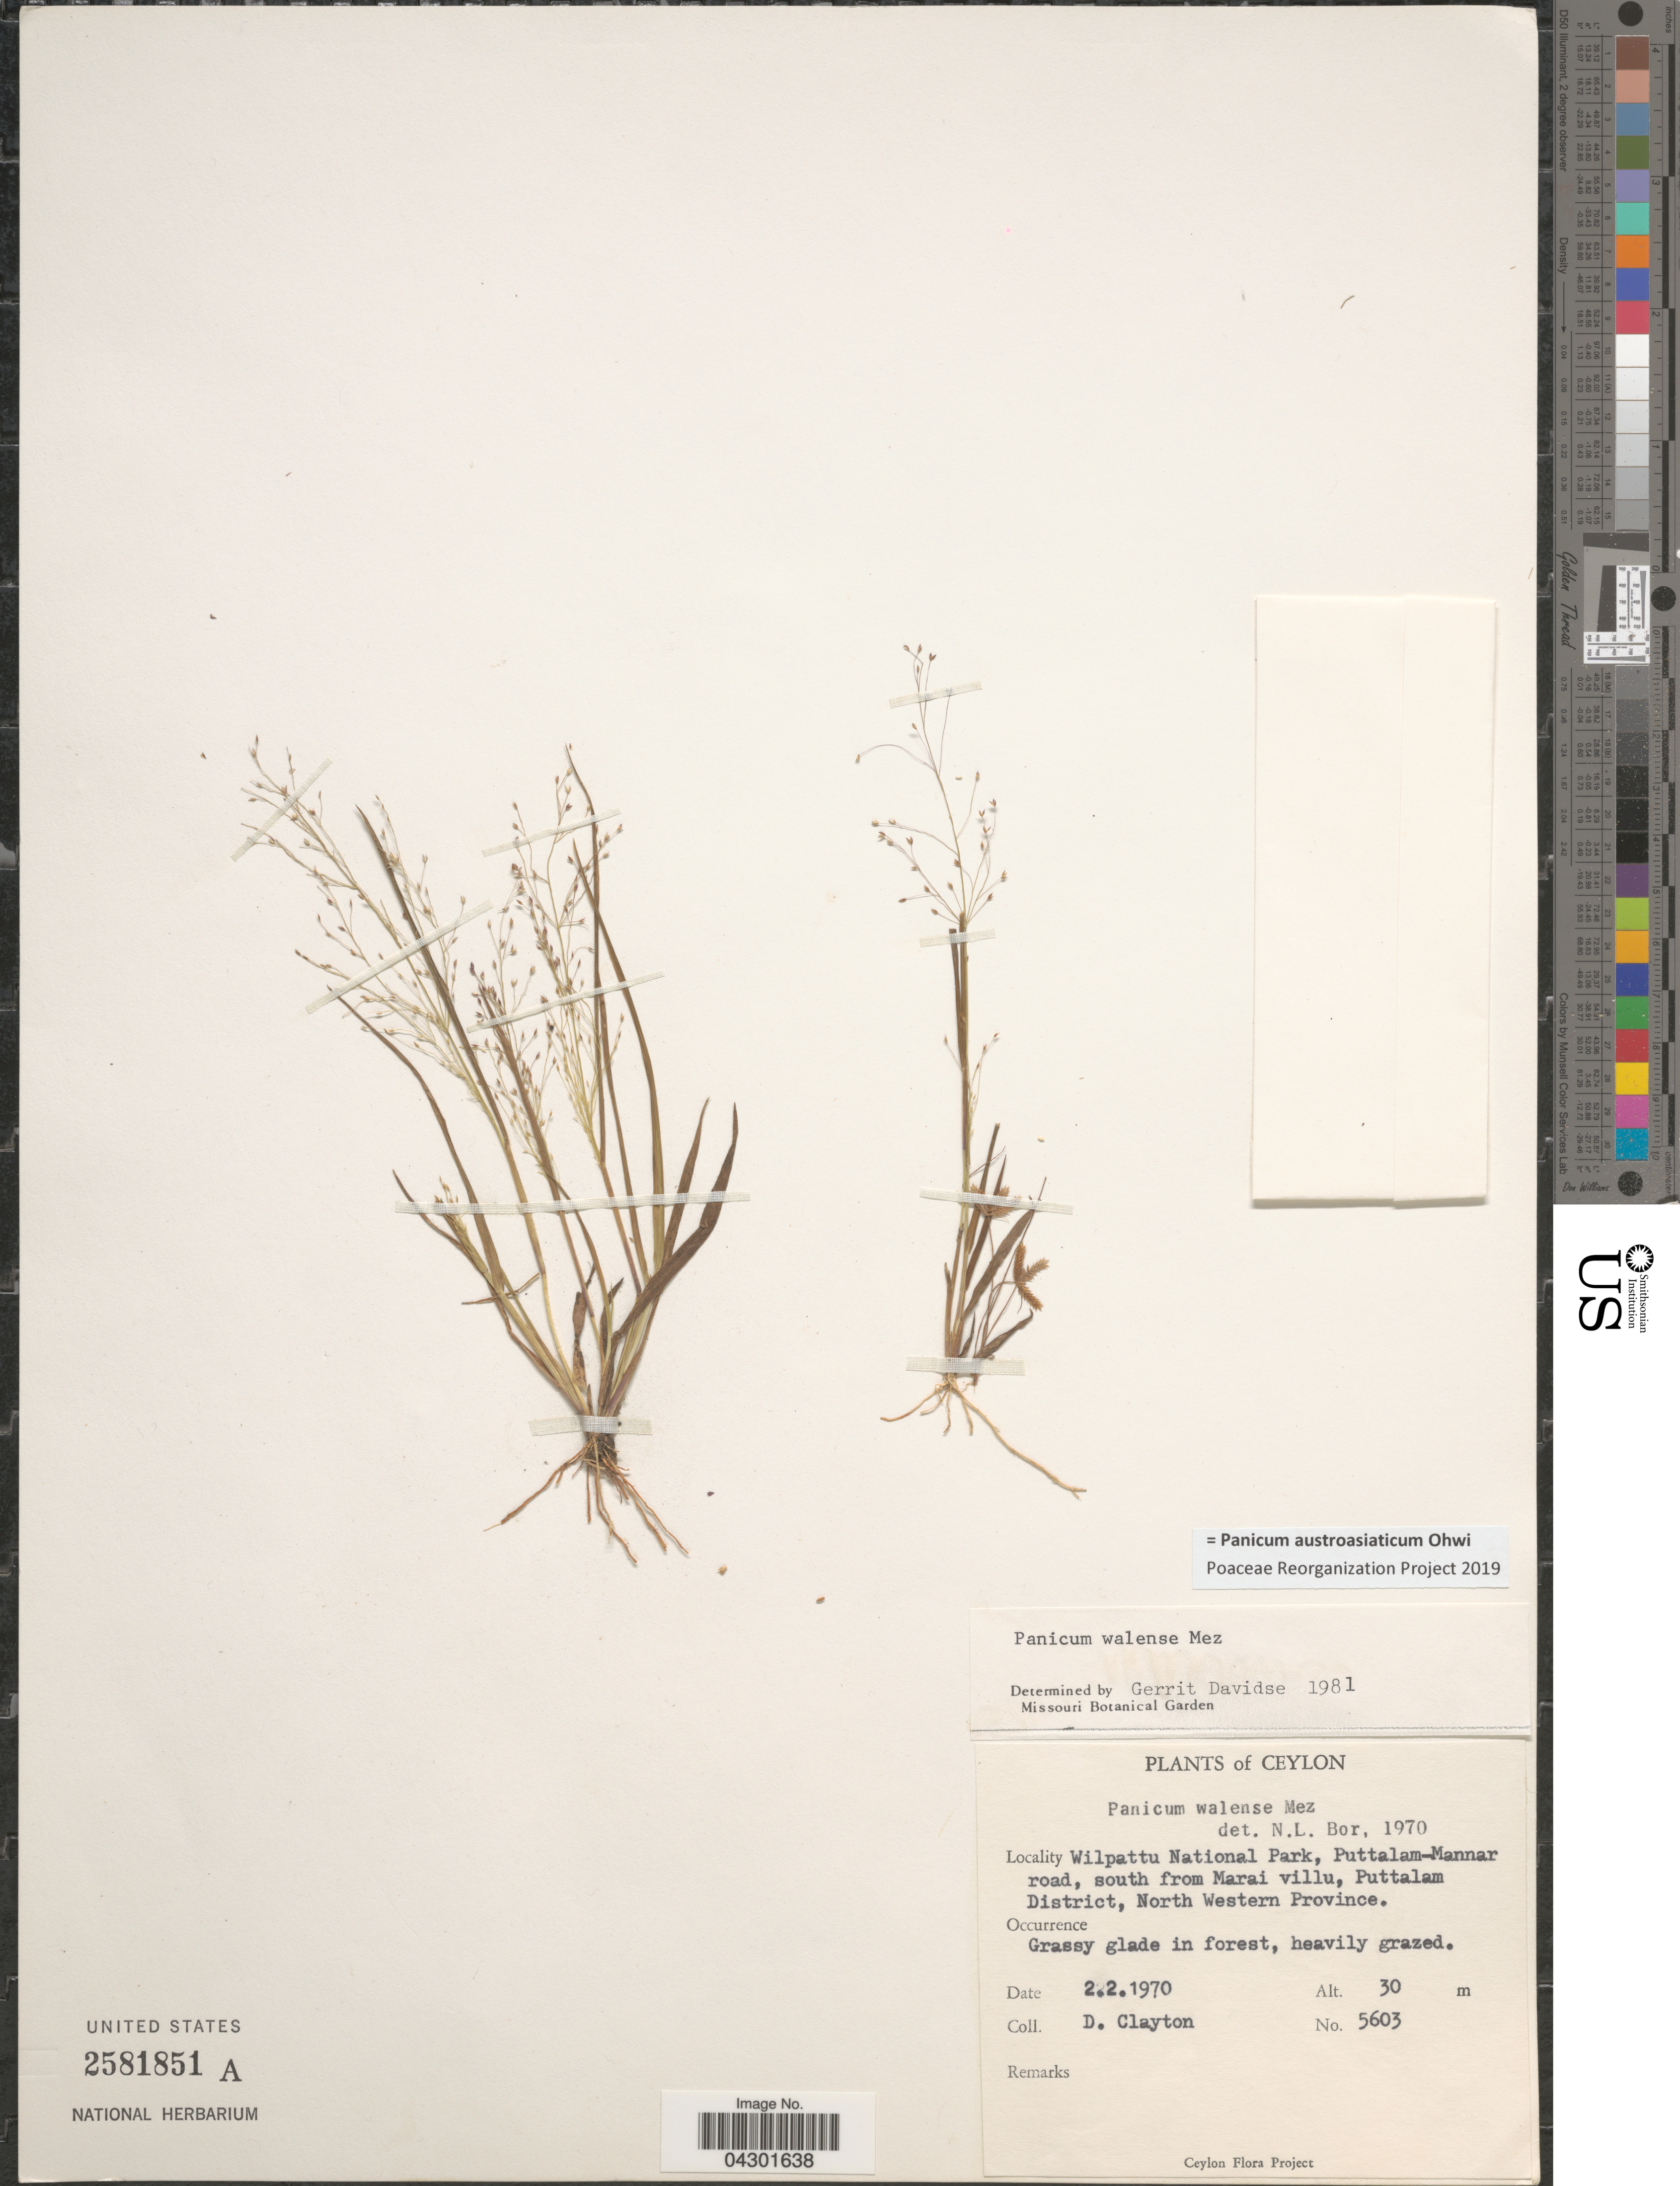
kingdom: Plantae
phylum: Tracheophyta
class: Liliopsida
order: Poales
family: Poaceae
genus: Panicum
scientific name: Panicum austroasiaticum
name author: Ohwi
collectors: D. Clayton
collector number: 5603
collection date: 1970-02-02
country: Sri Lanka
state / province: North Western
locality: Ceylon. Wilpattu National Park, Puttalam-Mannar road, south from Marai villu, Puttalam District. Grassy glade in forest, heavily grazed.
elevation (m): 30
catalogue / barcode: US 2581851A